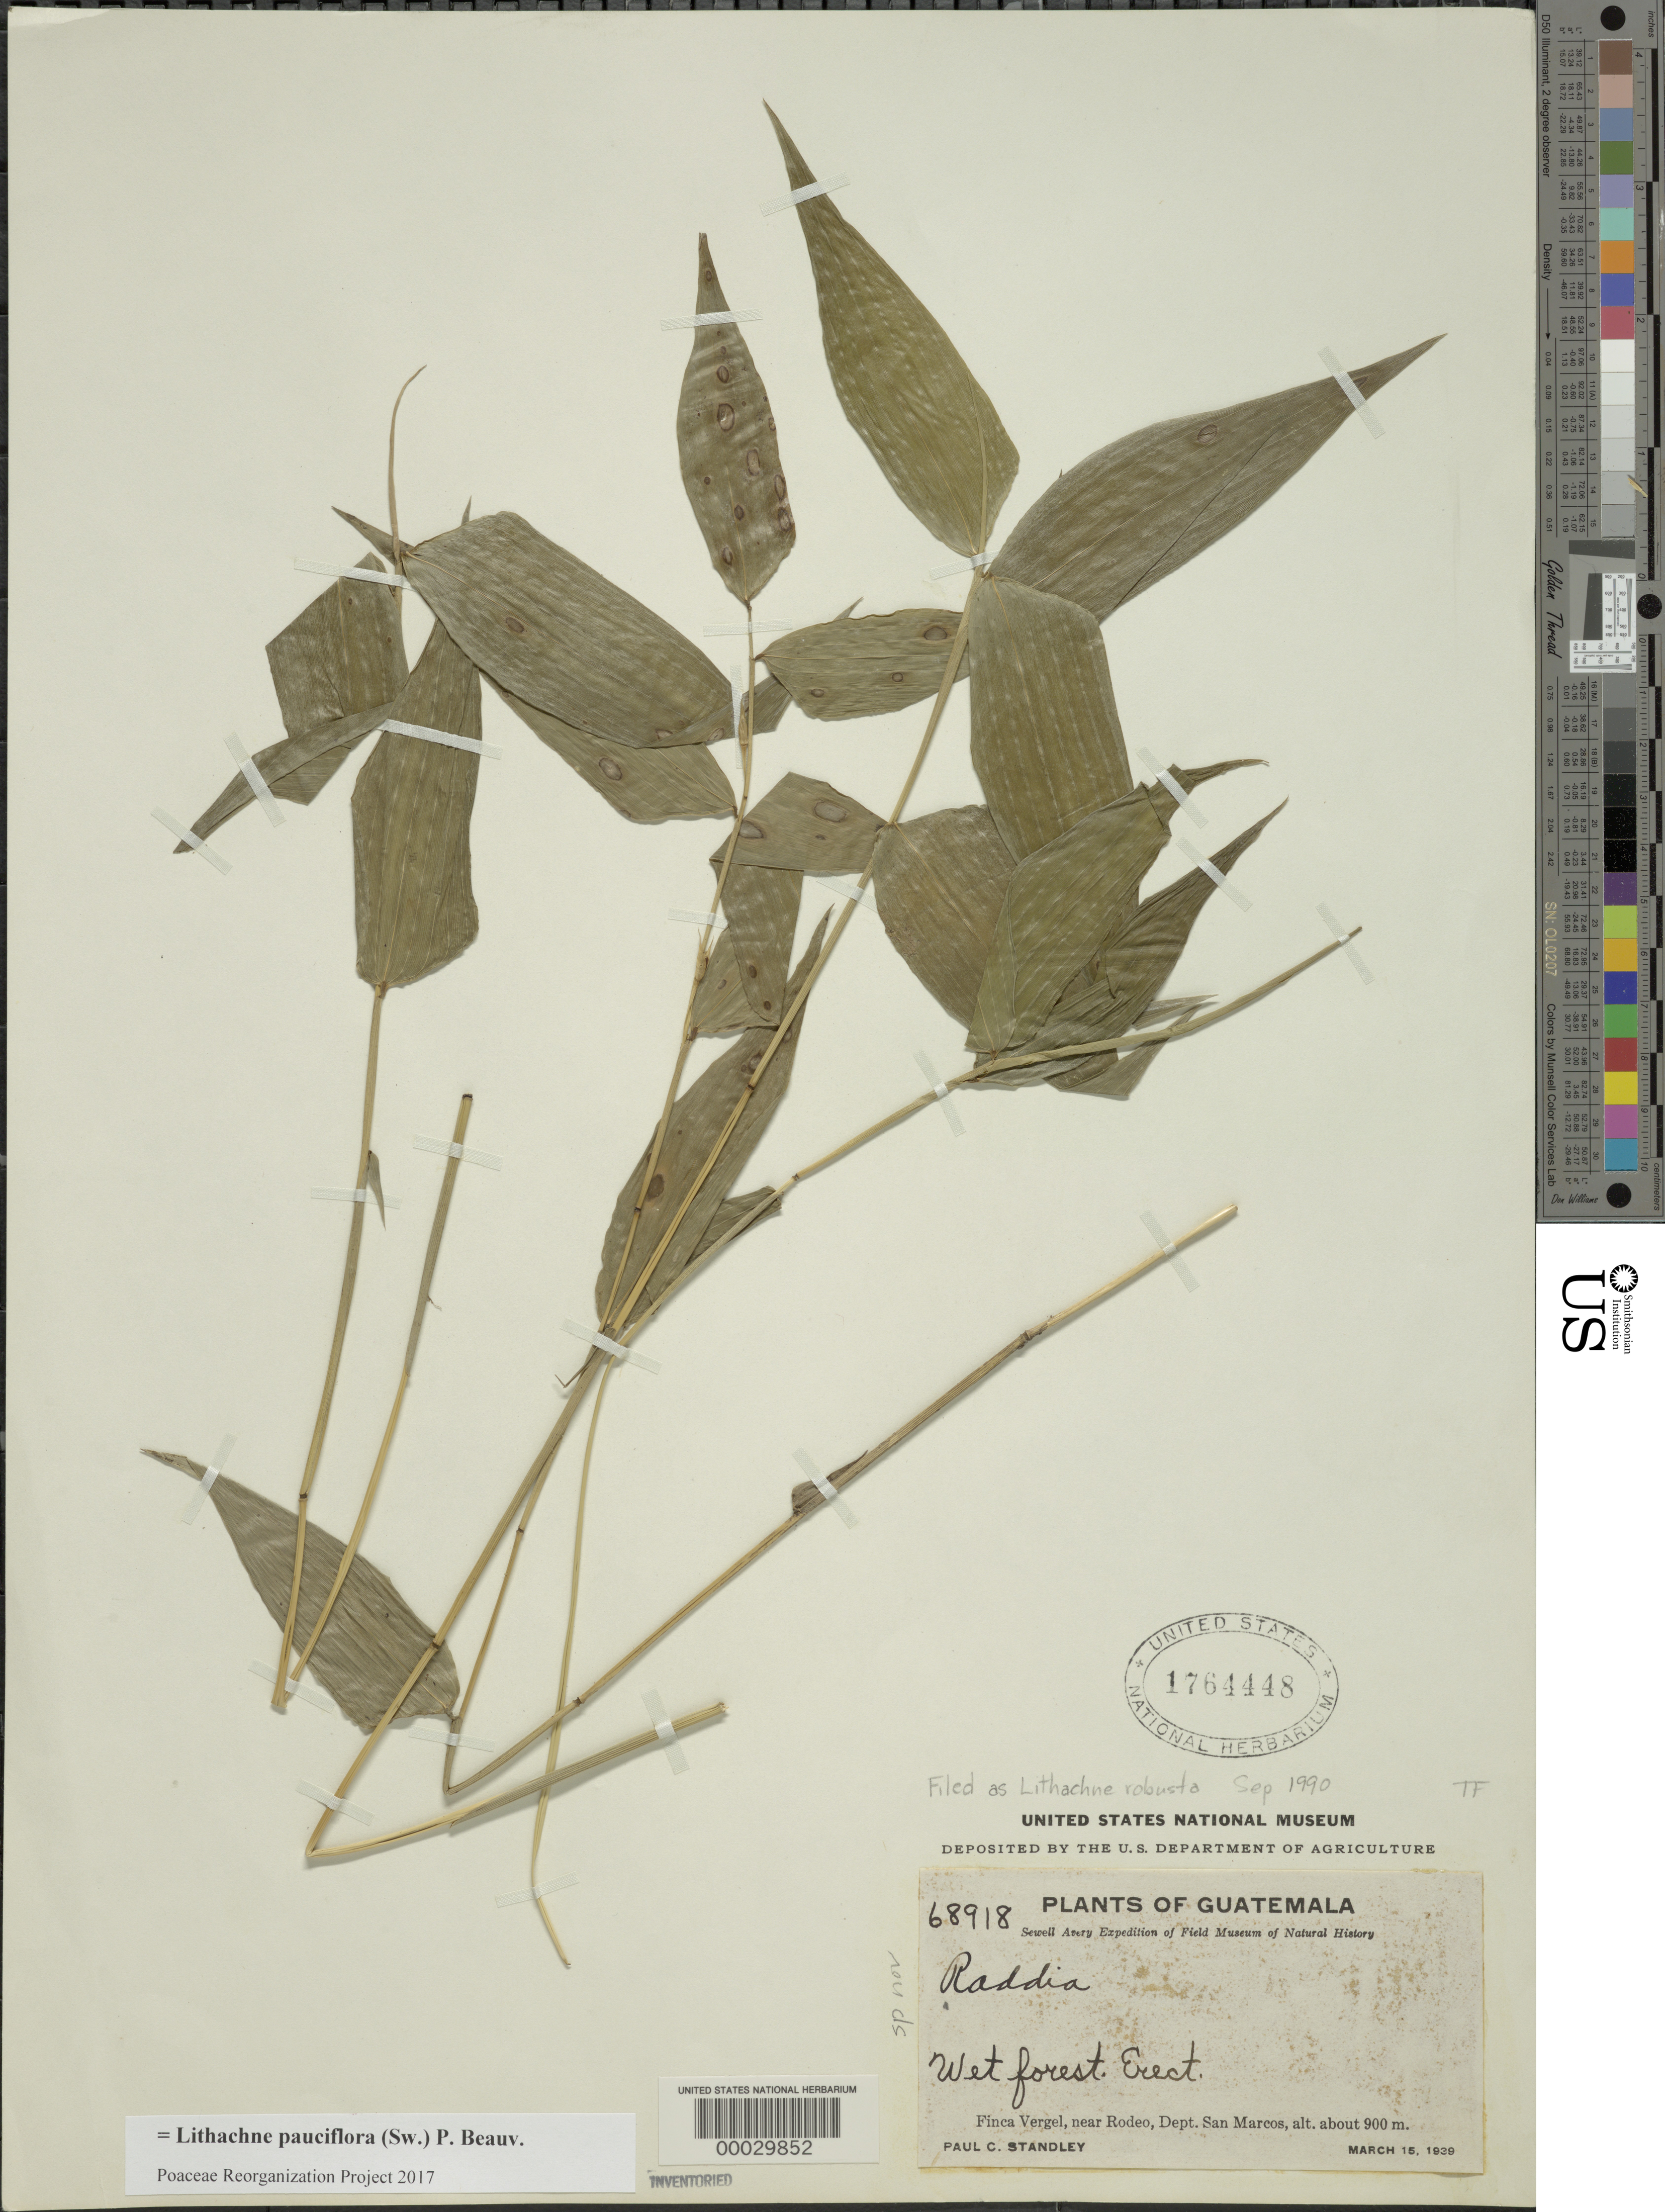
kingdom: Plantae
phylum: Tracheophyta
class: Liliopsida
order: Poales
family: Poaceae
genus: Lithachne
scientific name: Lithachne pauciflora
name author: (Sw.) P. Beauv.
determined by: Poaceae Reorganization Project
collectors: P. C. Standley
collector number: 68918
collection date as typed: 15 Mar 1939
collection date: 1939-03-15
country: Guatemala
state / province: San Marcos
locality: Finca Vergel, Rodeo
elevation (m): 900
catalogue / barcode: US 1764448